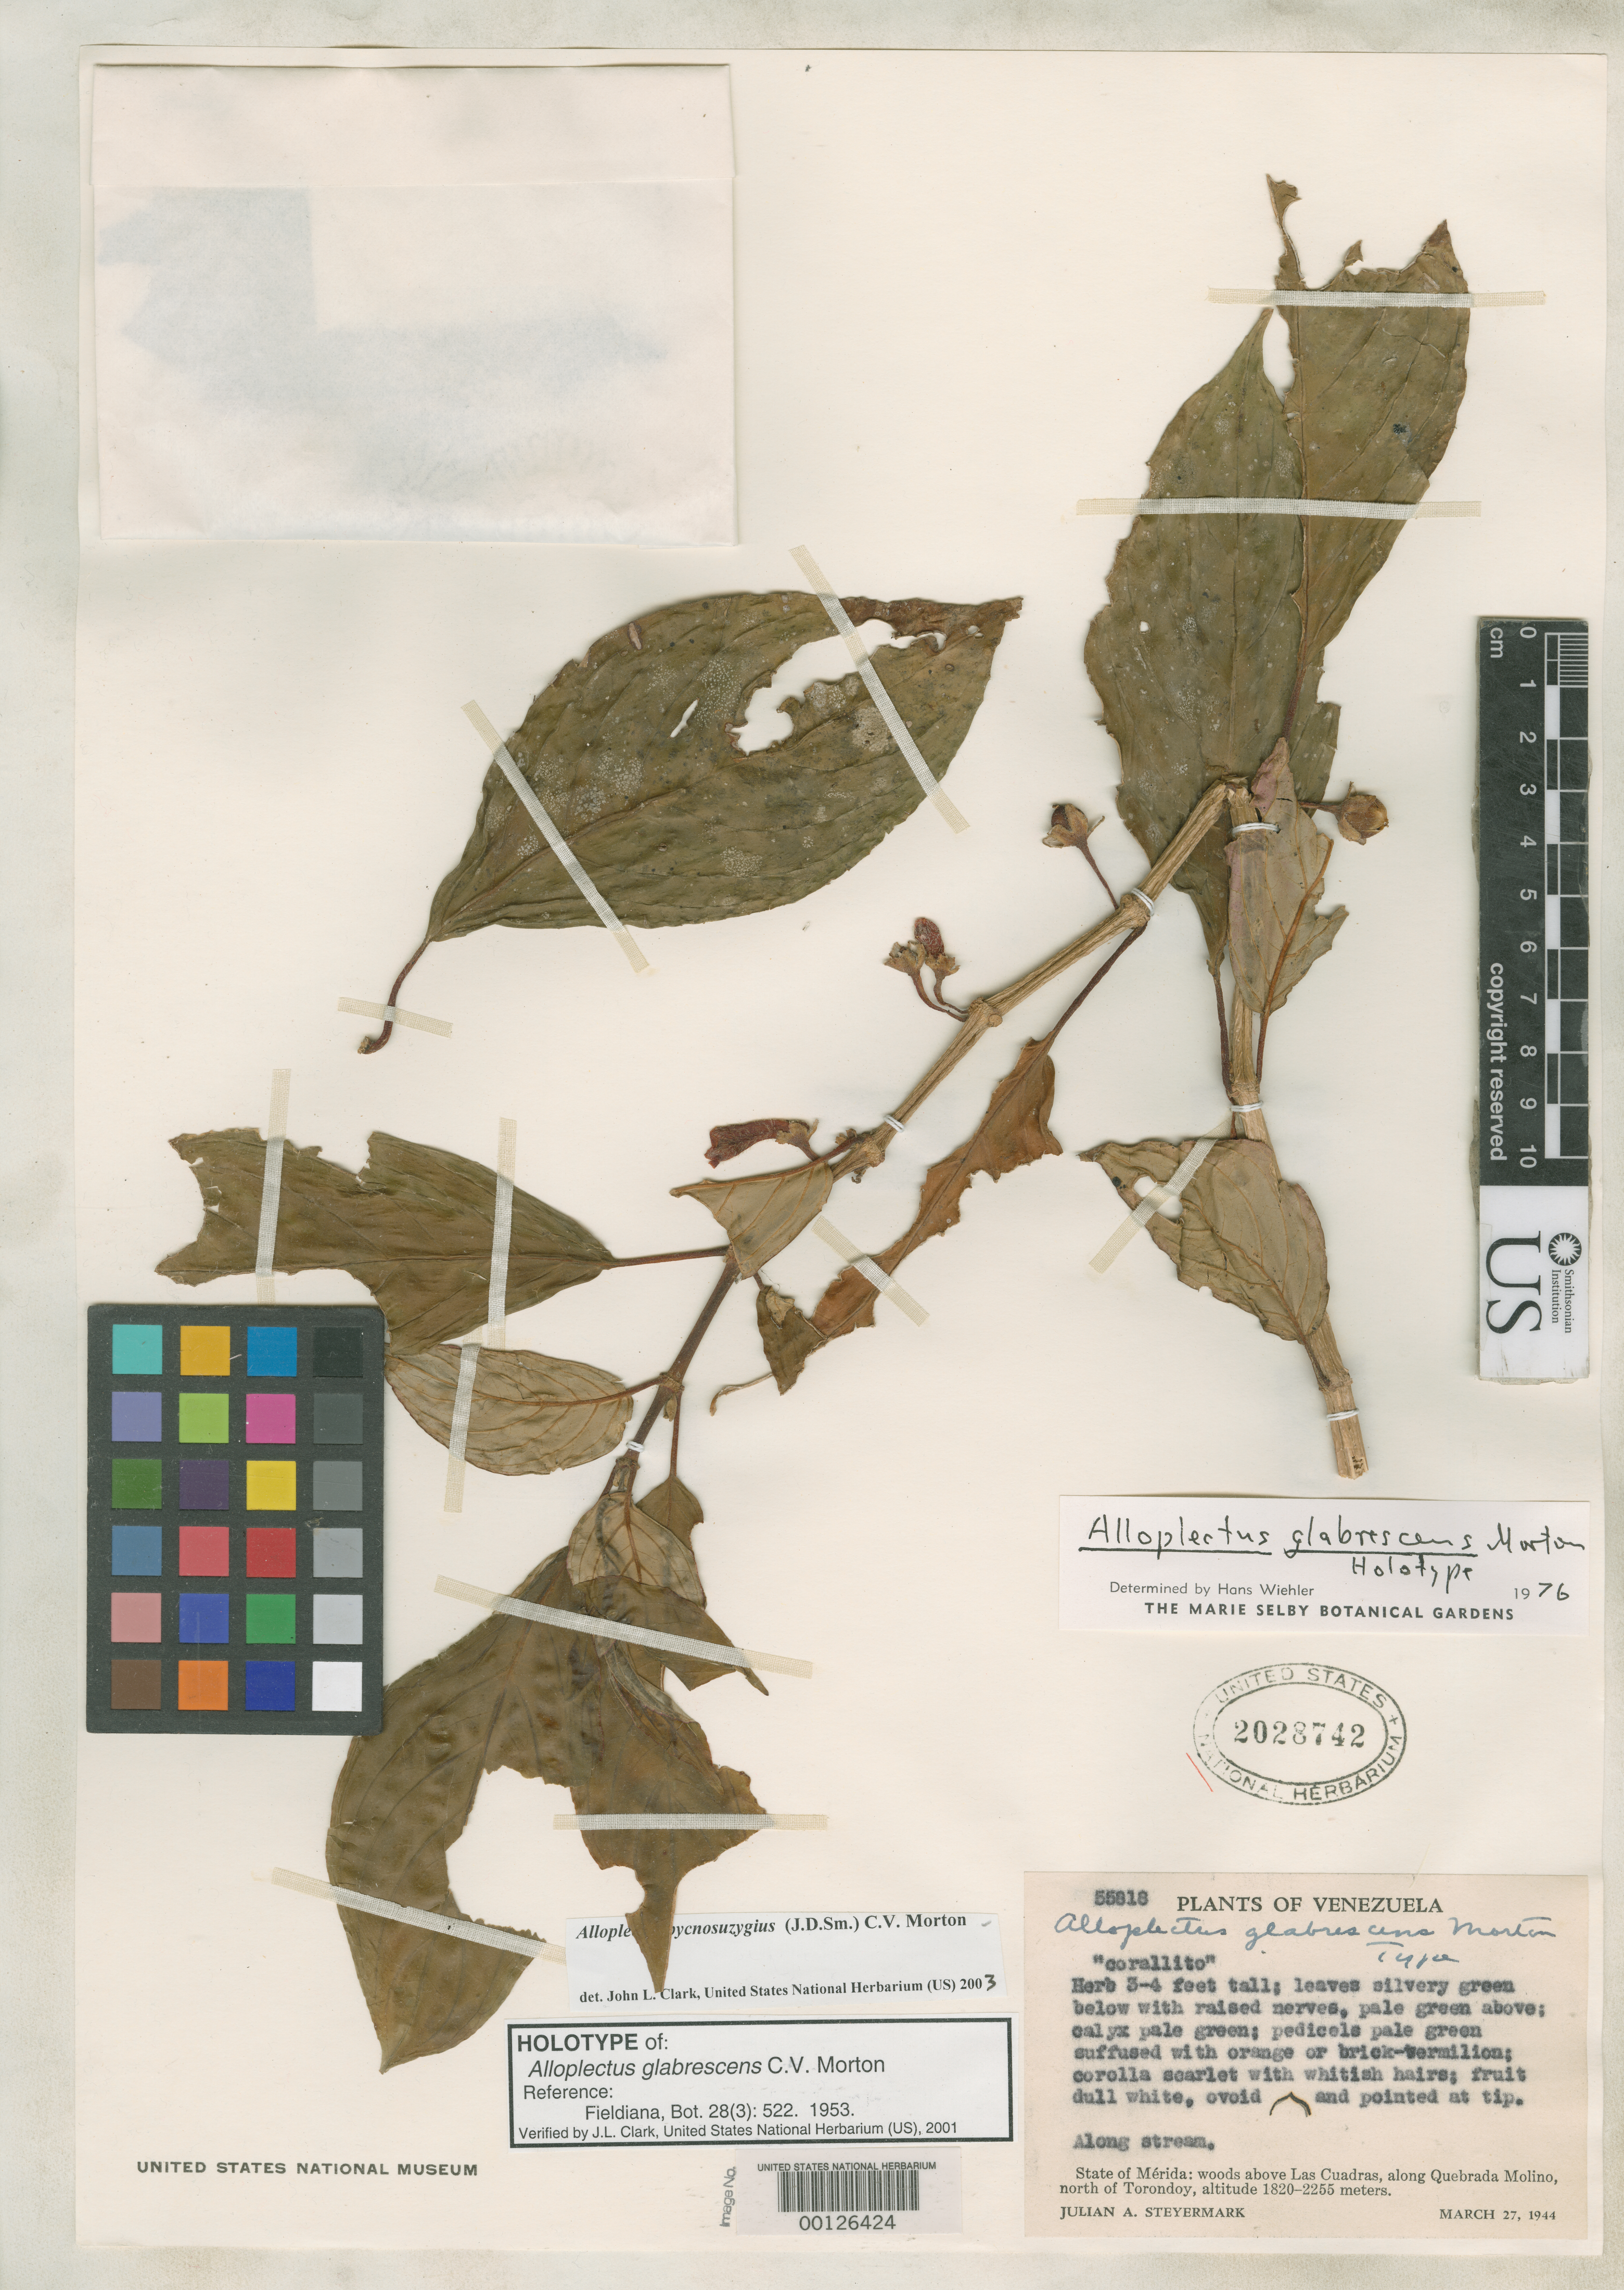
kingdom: Plantae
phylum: Tracheophyta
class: Magnoliopsida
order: Lamiales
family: Gesneriaceae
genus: Alloplectus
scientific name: Alloplectus glabrescens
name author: C.V. Morton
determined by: Clark, J. L., (SEL), The Marie Selby Botanical Garden (UNITED STATES)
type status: Holotype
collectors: J. Steyermark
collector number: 55818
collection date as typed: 27 Mar 1944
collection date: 1944-03-27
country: Venezuela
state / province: Mérida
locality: Woods above Las Cuadras, along Quebrada Molino, north of Torondoy.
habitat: Along stream.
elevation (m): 1820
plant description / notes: Common name: "Corallito"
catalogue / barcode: US 2028742